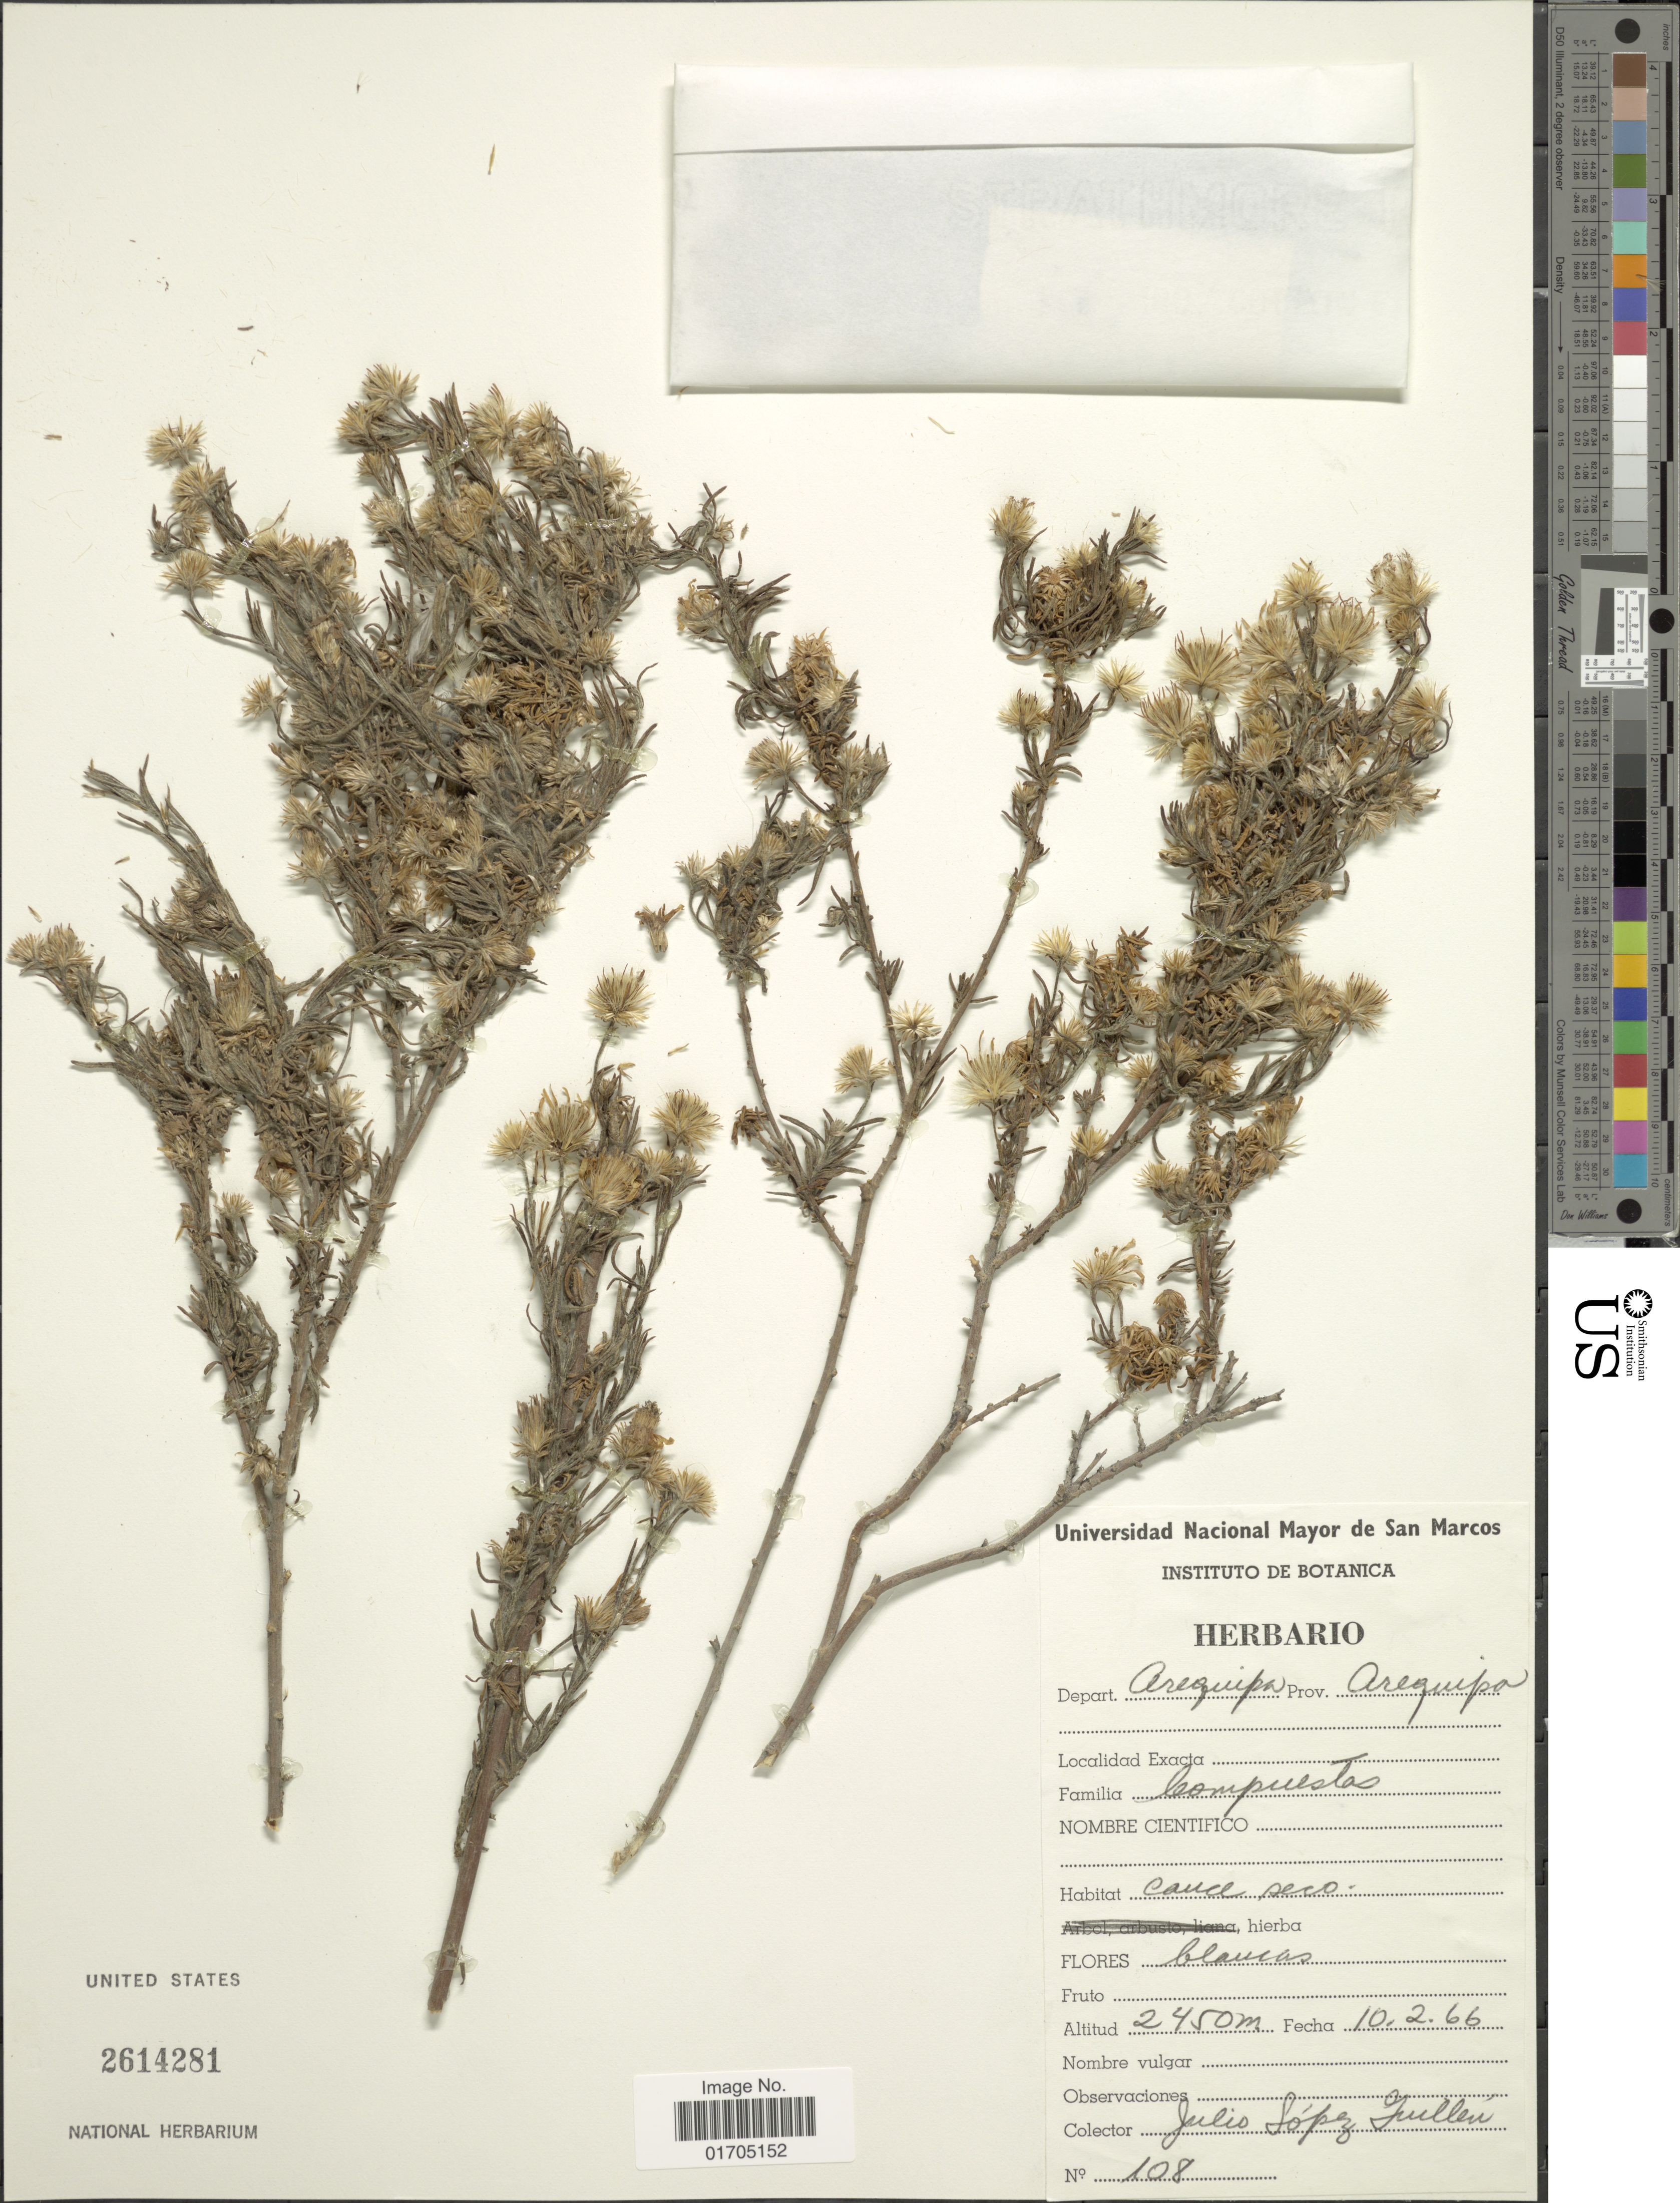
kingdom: Plantae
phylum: Tracheophyta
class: Magnoliopsida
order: Asterales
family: Asteraceae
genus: Symphyotrichum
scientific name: Symphyotrichum sp.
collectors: J. López Guillén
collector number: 108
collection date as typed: Transcribed d/m/y: 10/2/66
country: Peru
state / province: Arequipa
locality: Depart. Arequipa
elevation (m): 2450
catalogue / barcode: US 2614281